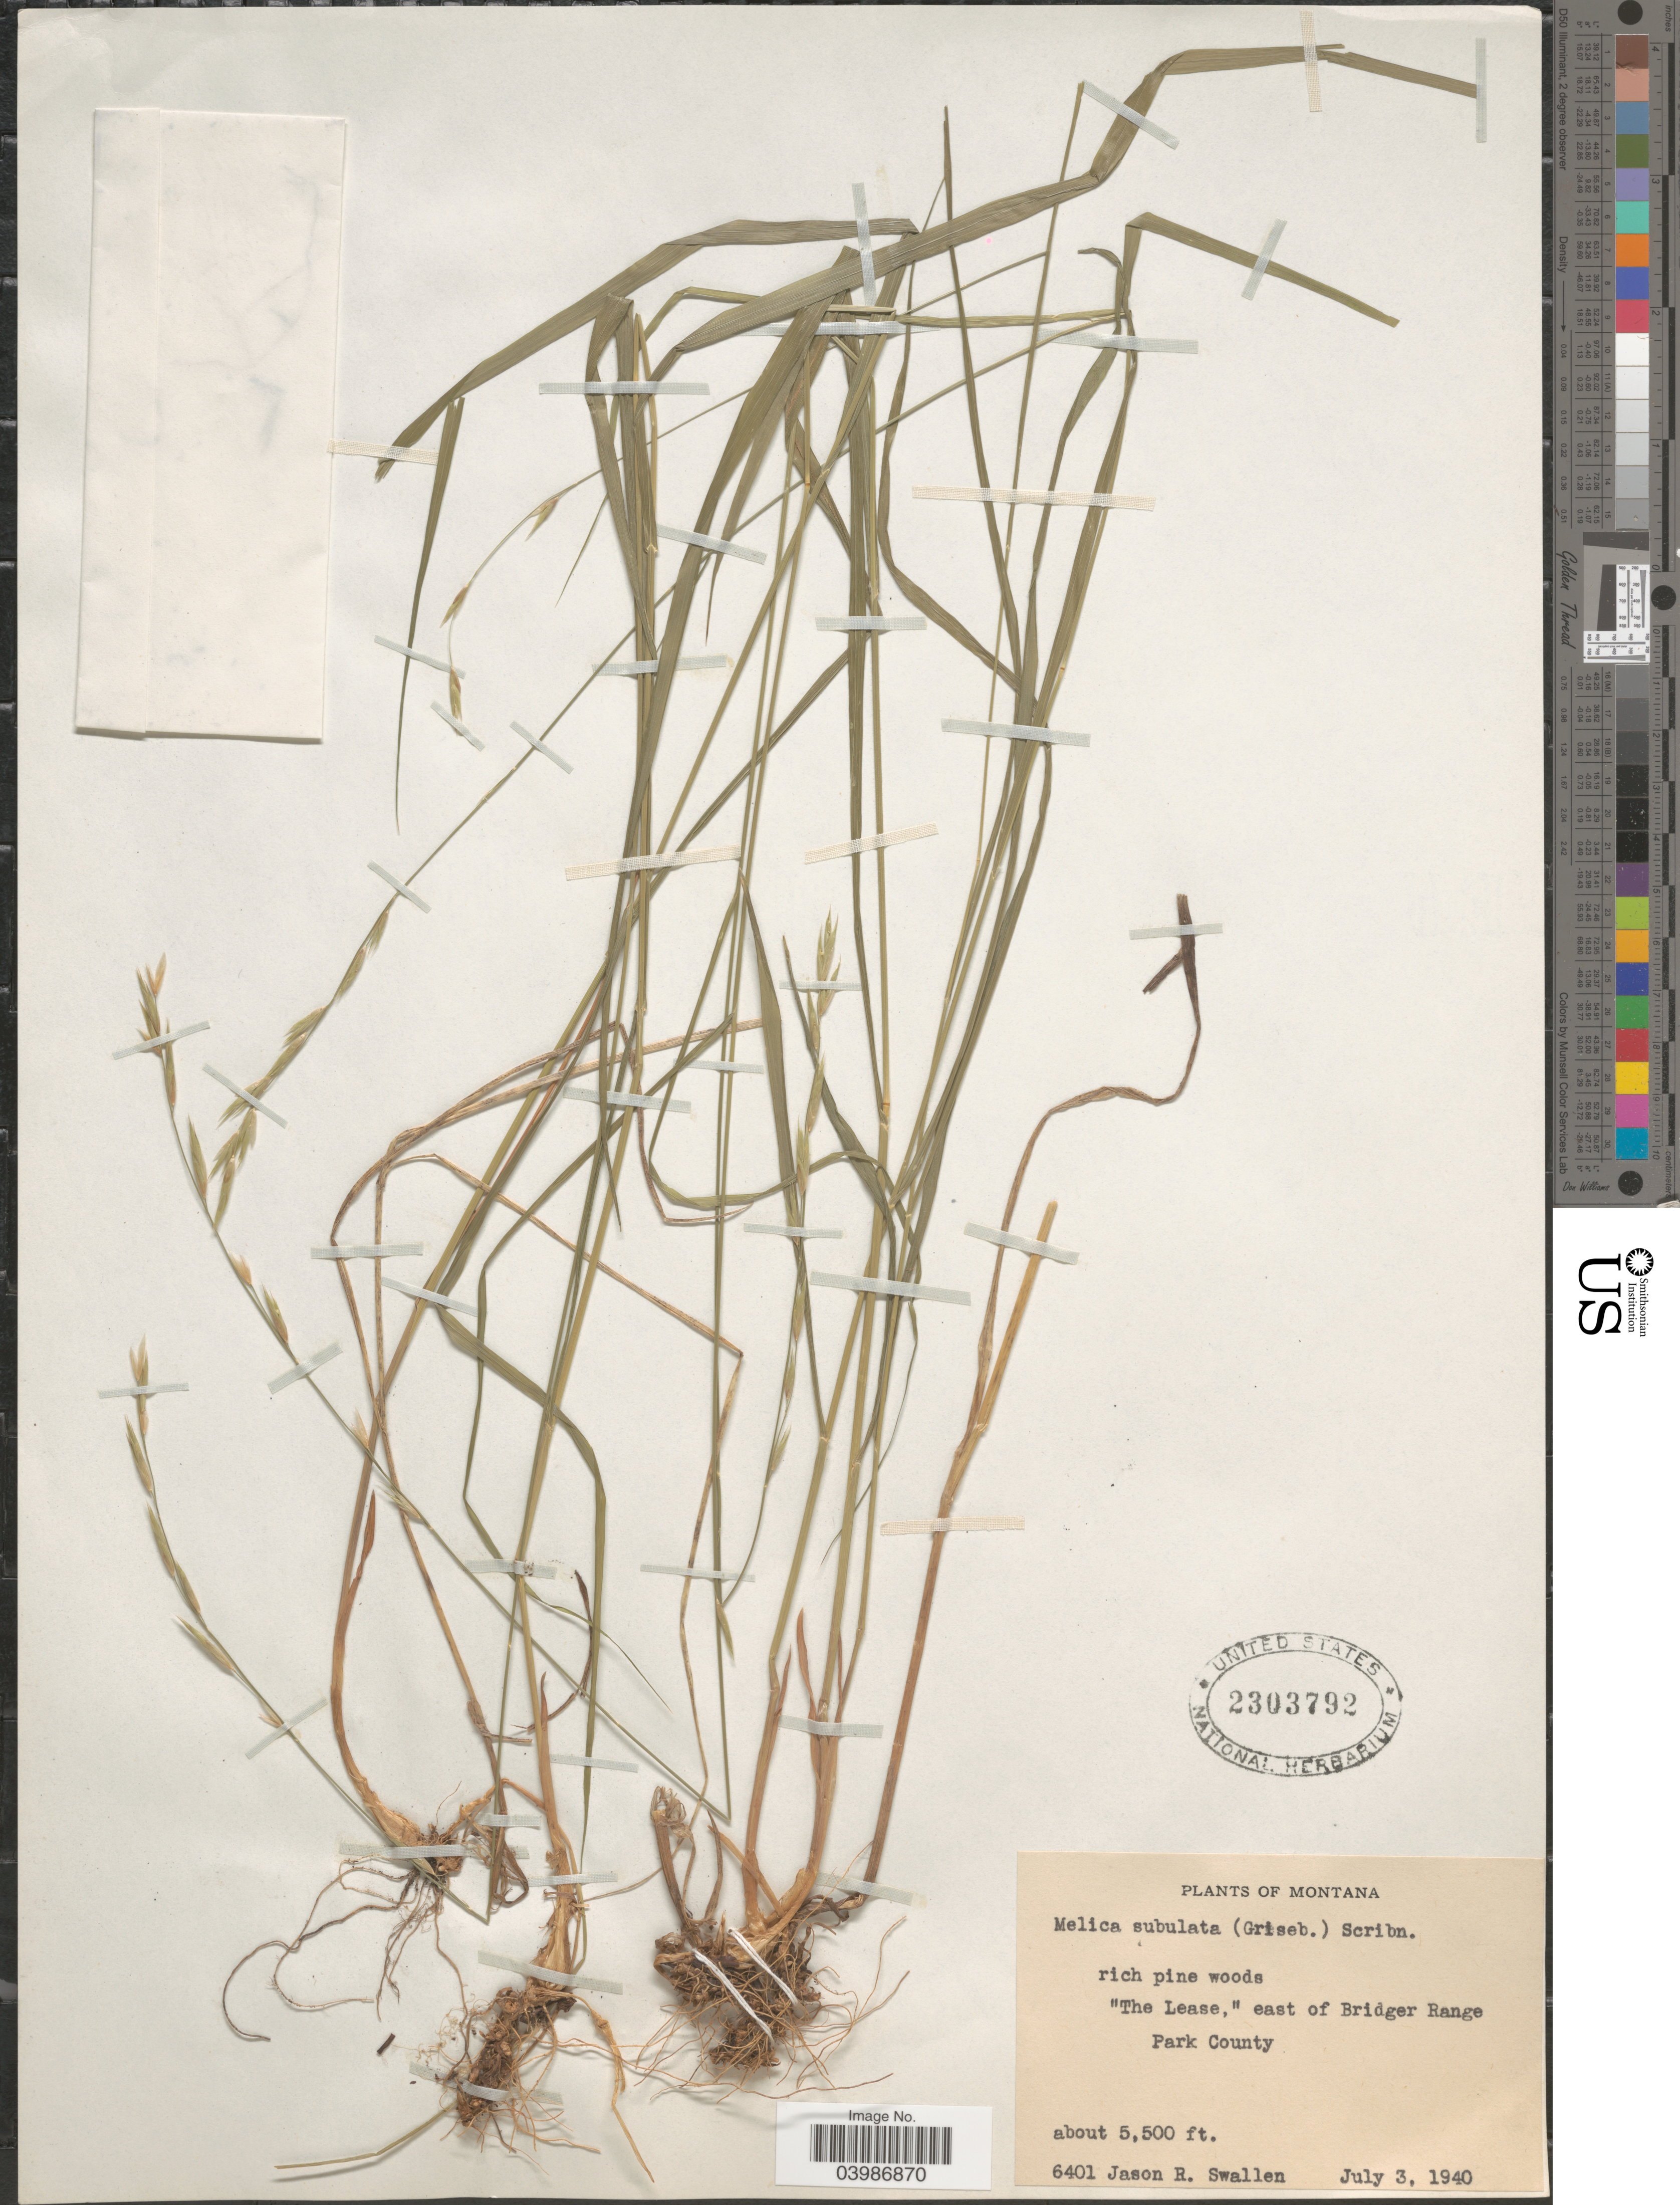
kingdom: Plantae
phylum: Tracheophyta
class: Liliopsida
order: Poales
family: Poaceae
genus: Melica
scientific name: Melica subulata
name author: (Griseb.) Scribn.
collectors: J. R. Swallen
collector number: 6401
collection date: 1940-07-03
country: United States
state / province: Montana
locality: The Lease,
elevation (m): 1676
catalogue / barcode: US 2303792